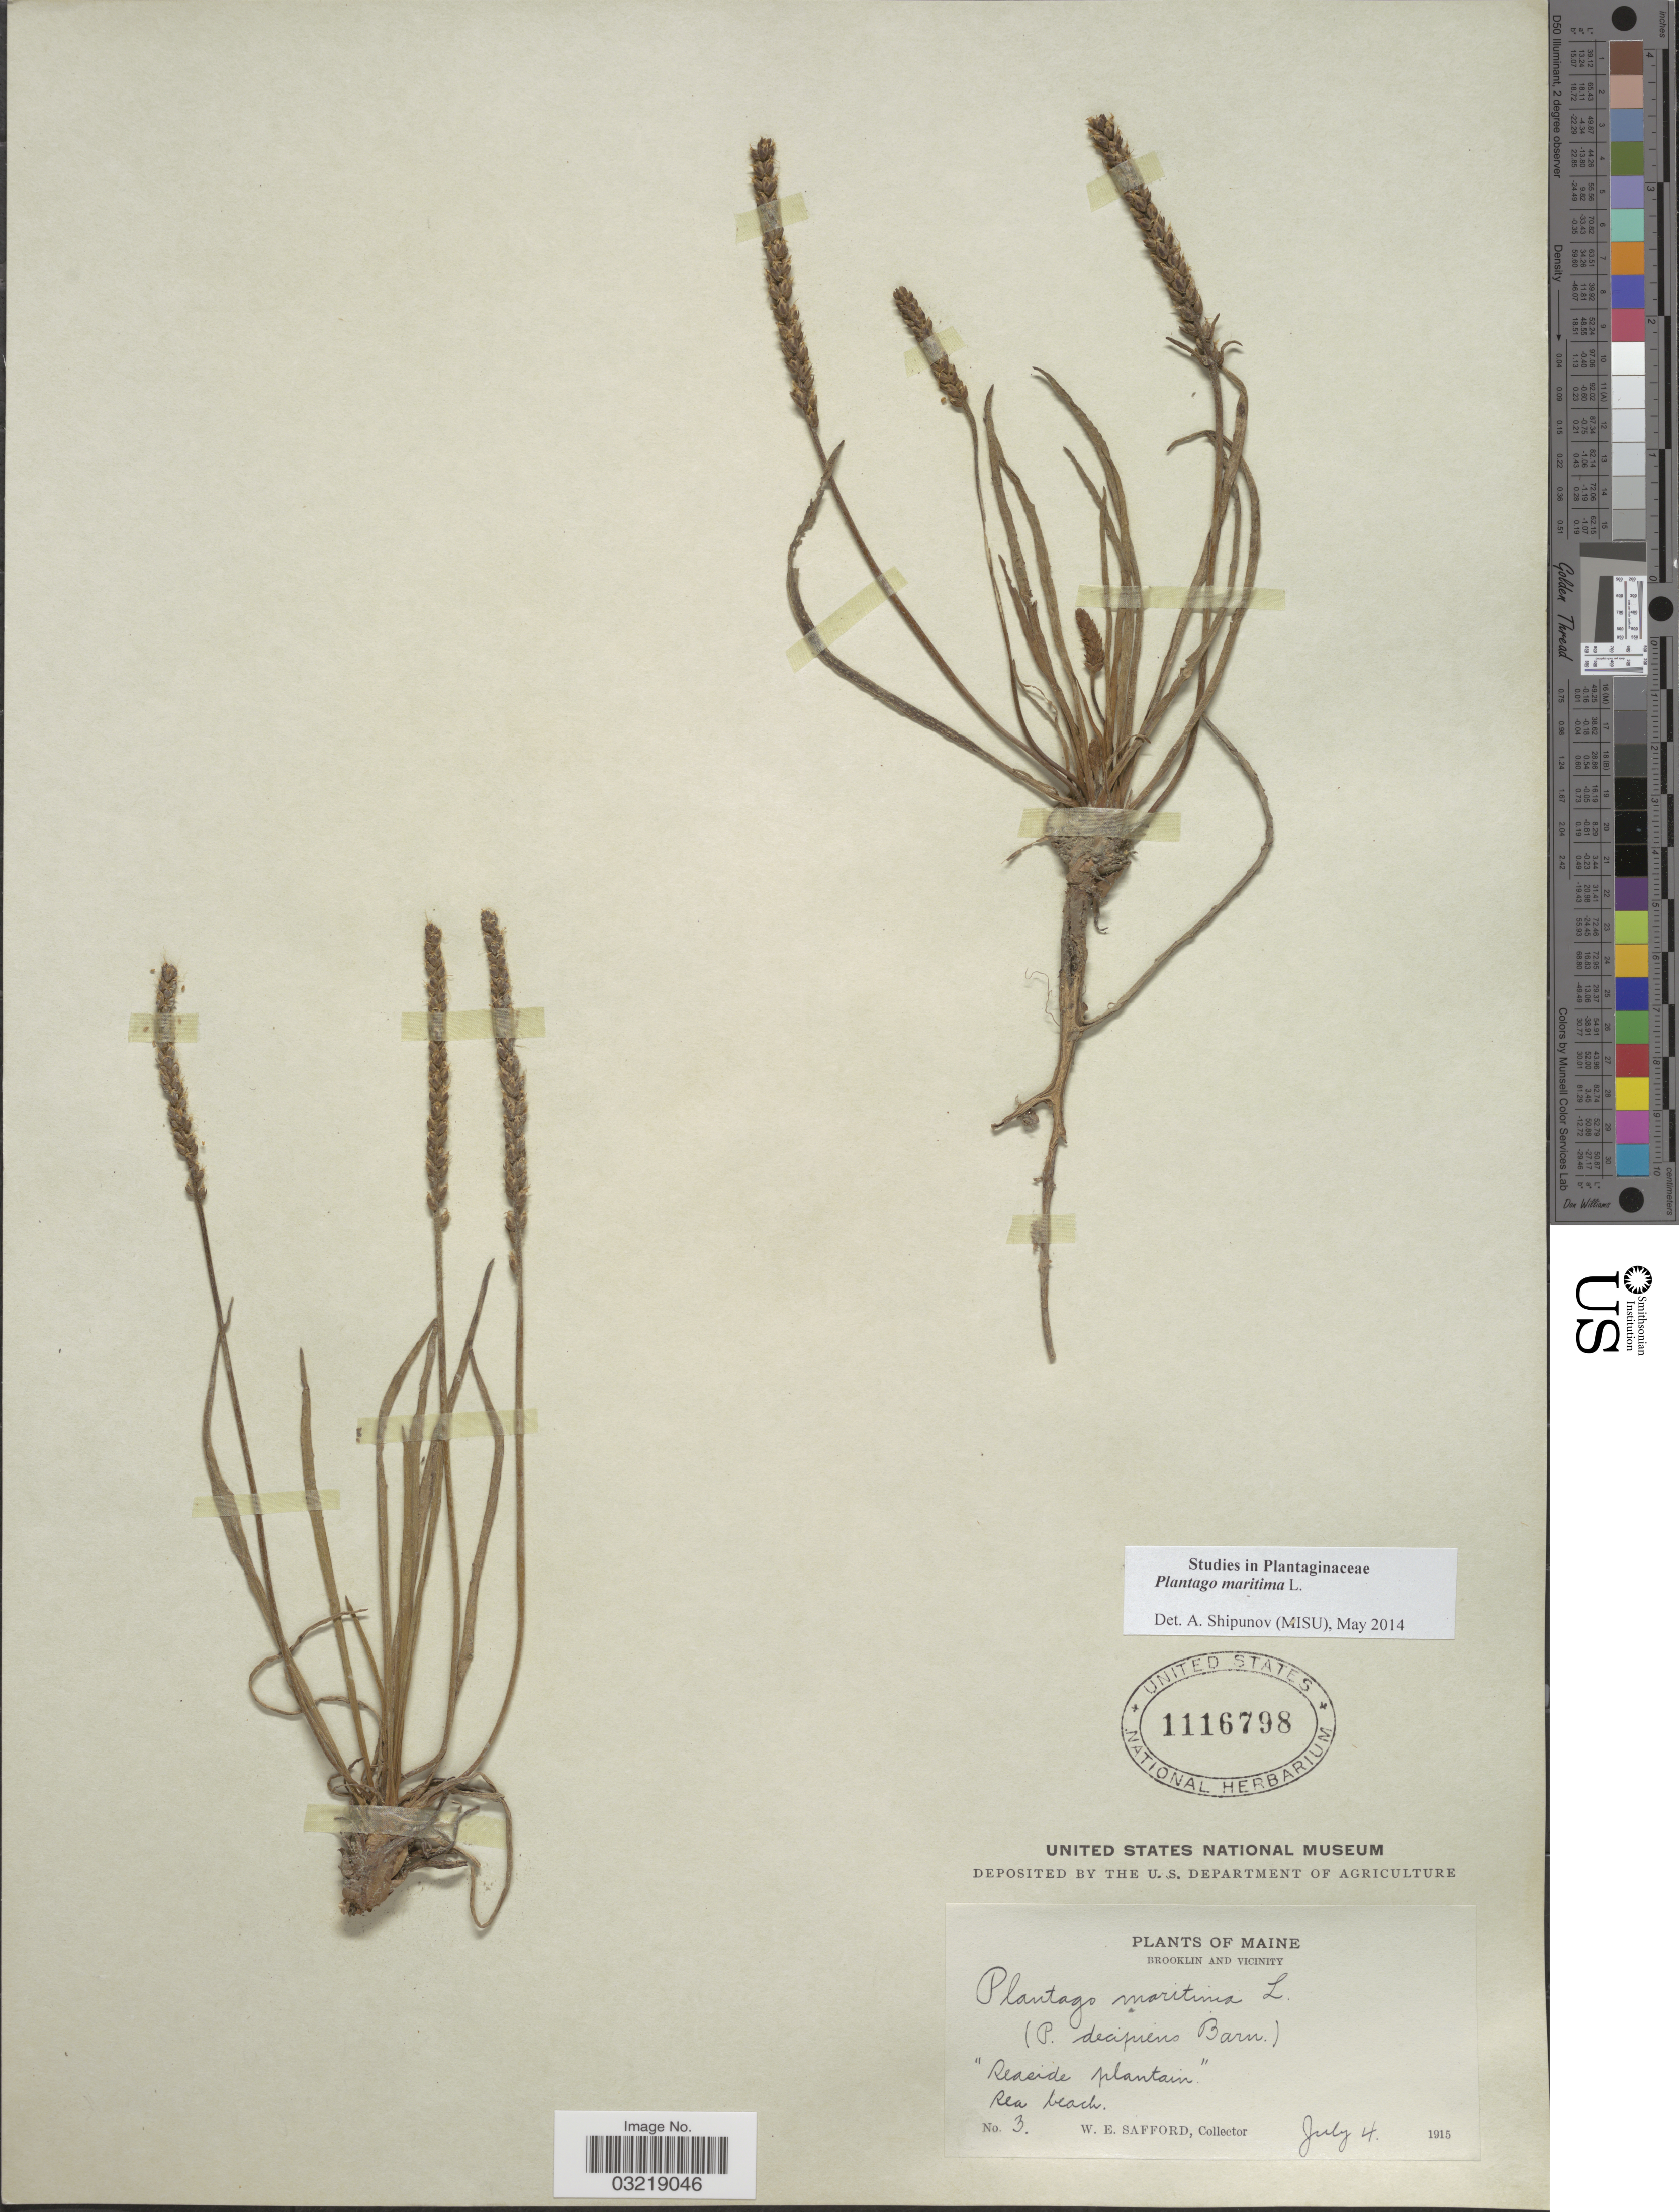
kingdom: Plantae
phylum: Tracheophyta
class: Magnoliopsida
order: Lamiales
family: Plantaginaceae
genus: Plantago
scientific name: Plantago maritima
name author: L.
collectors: W. E. Safford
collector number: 3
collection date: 1915-07-04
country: United States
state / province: Maine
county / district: Hancock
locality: Brooklin and Vicinity. "Seaside plantain". Sea beach.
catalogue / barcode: US 1116798